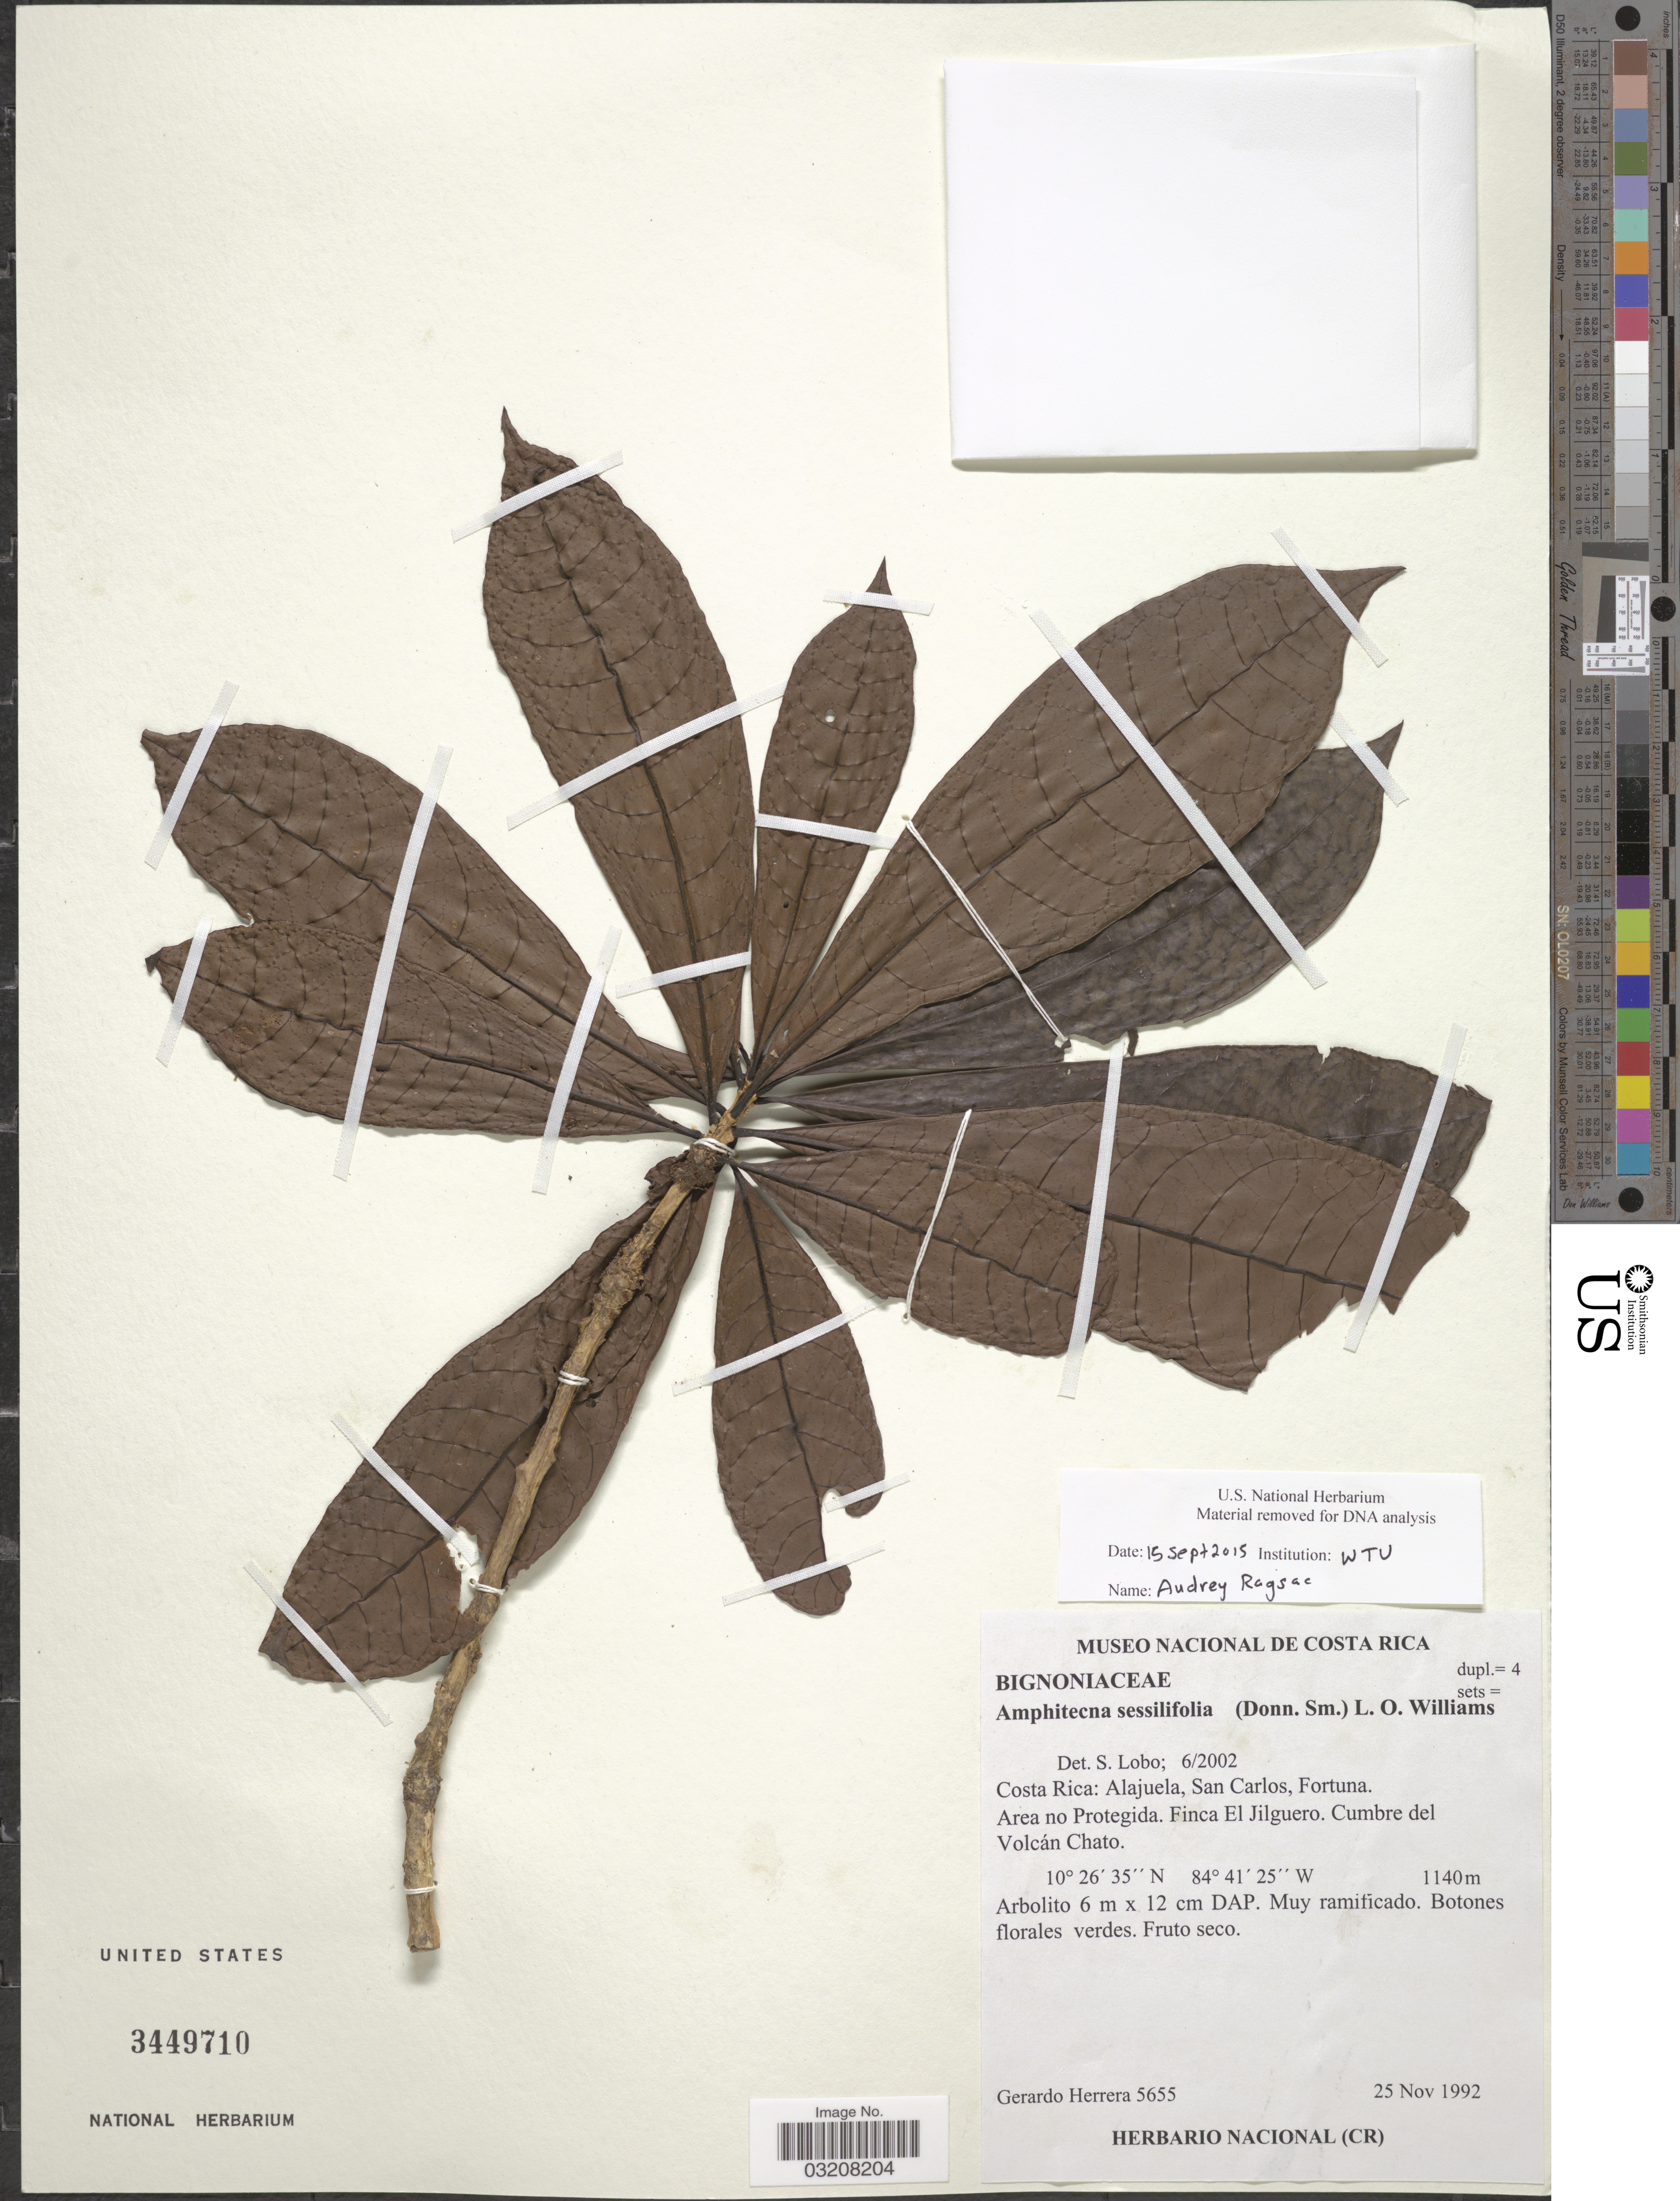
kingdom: Plantae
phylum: Tracheophyta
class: Magnoliopsida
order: Lamiales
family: Bignoniaceae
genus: Amphitecna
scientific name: Amphitecna sessilifolia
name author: (Donn. Sm.) L.O. Williams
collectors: G. Herrera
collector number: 5655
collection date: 1992-11-25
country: Costa Rica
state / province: Alajuela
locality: San Carlos, Fortuna. Area no Protegida. Finca El Jilguero. Cumbre del Volcán Chato.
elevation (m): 1140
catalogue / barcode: US 3449710